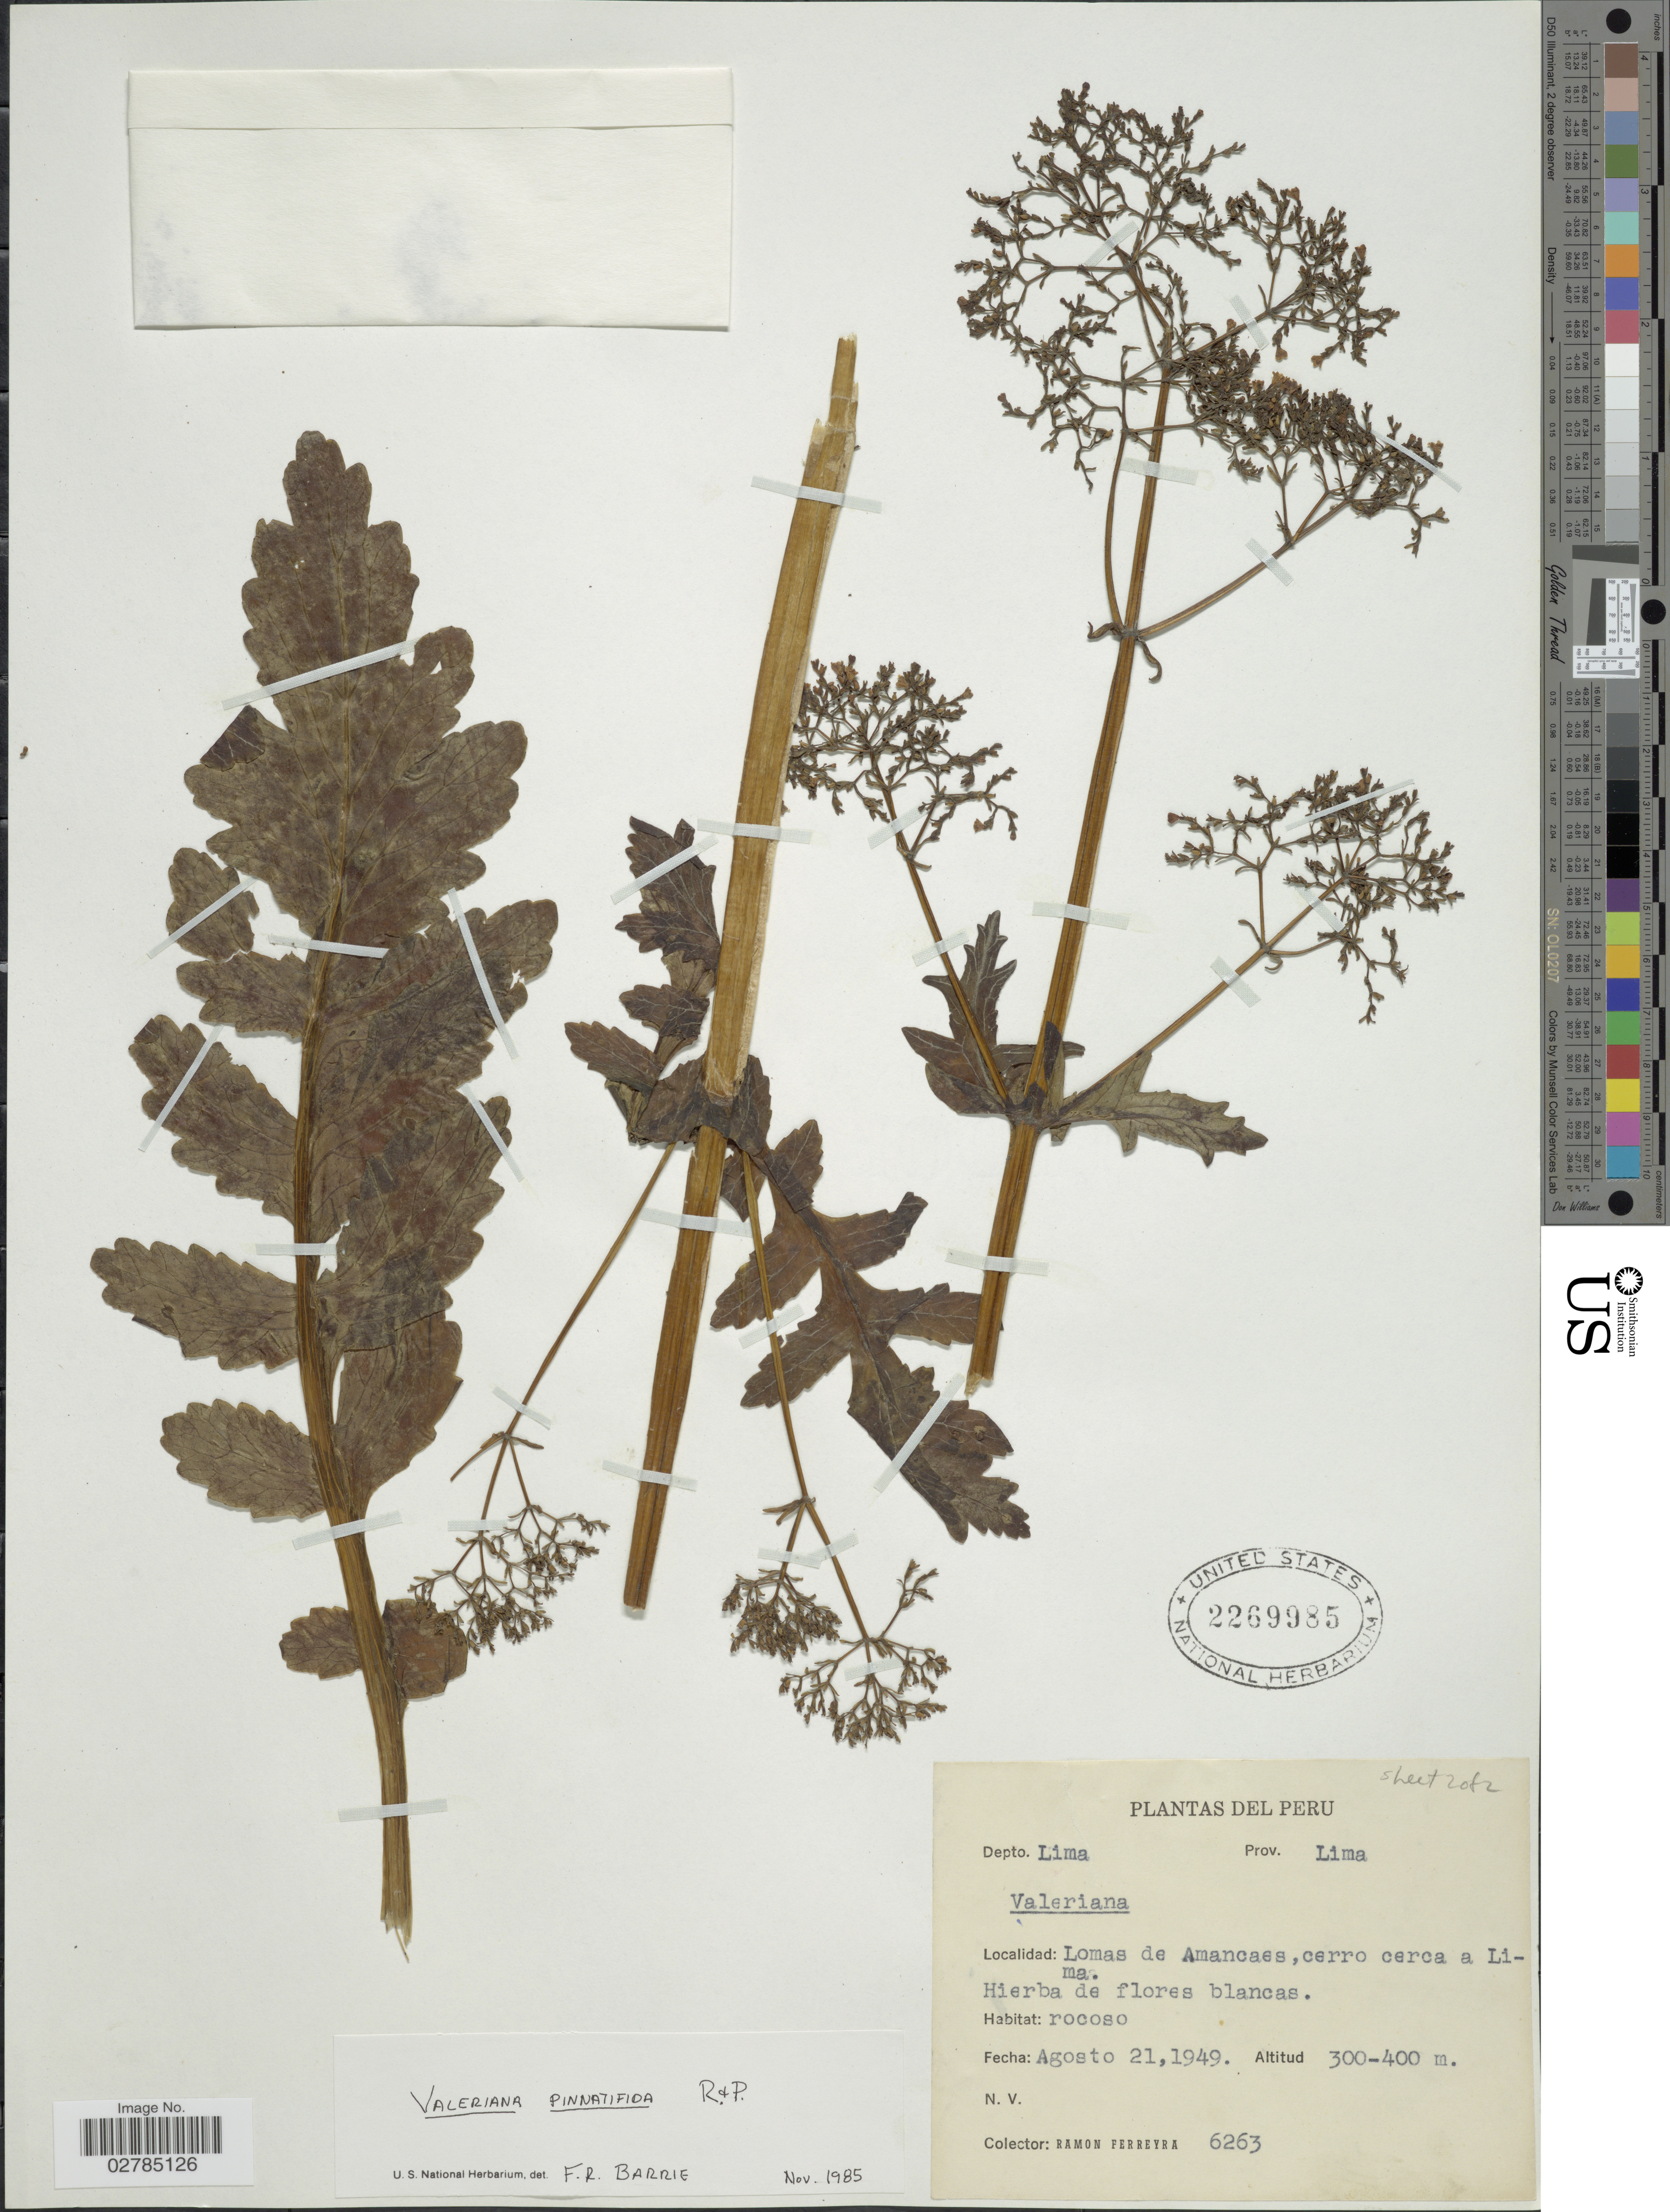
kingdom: Plantae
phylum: Tracheophyta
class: Magnoliopsida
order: Dipsacales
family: Caprifoliaceae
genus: Valeriana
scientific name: Valeriana pinnatifida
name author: Ruiz & Pav.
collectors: R. A. Ferreyra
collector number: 6263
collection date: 1949-08-21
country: Peru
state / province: Lima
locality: Depto. Lima, Prov. Lima, Lomas de Amancaes, cerro cerca a Lima.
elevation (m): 300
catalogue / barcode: US 2269985